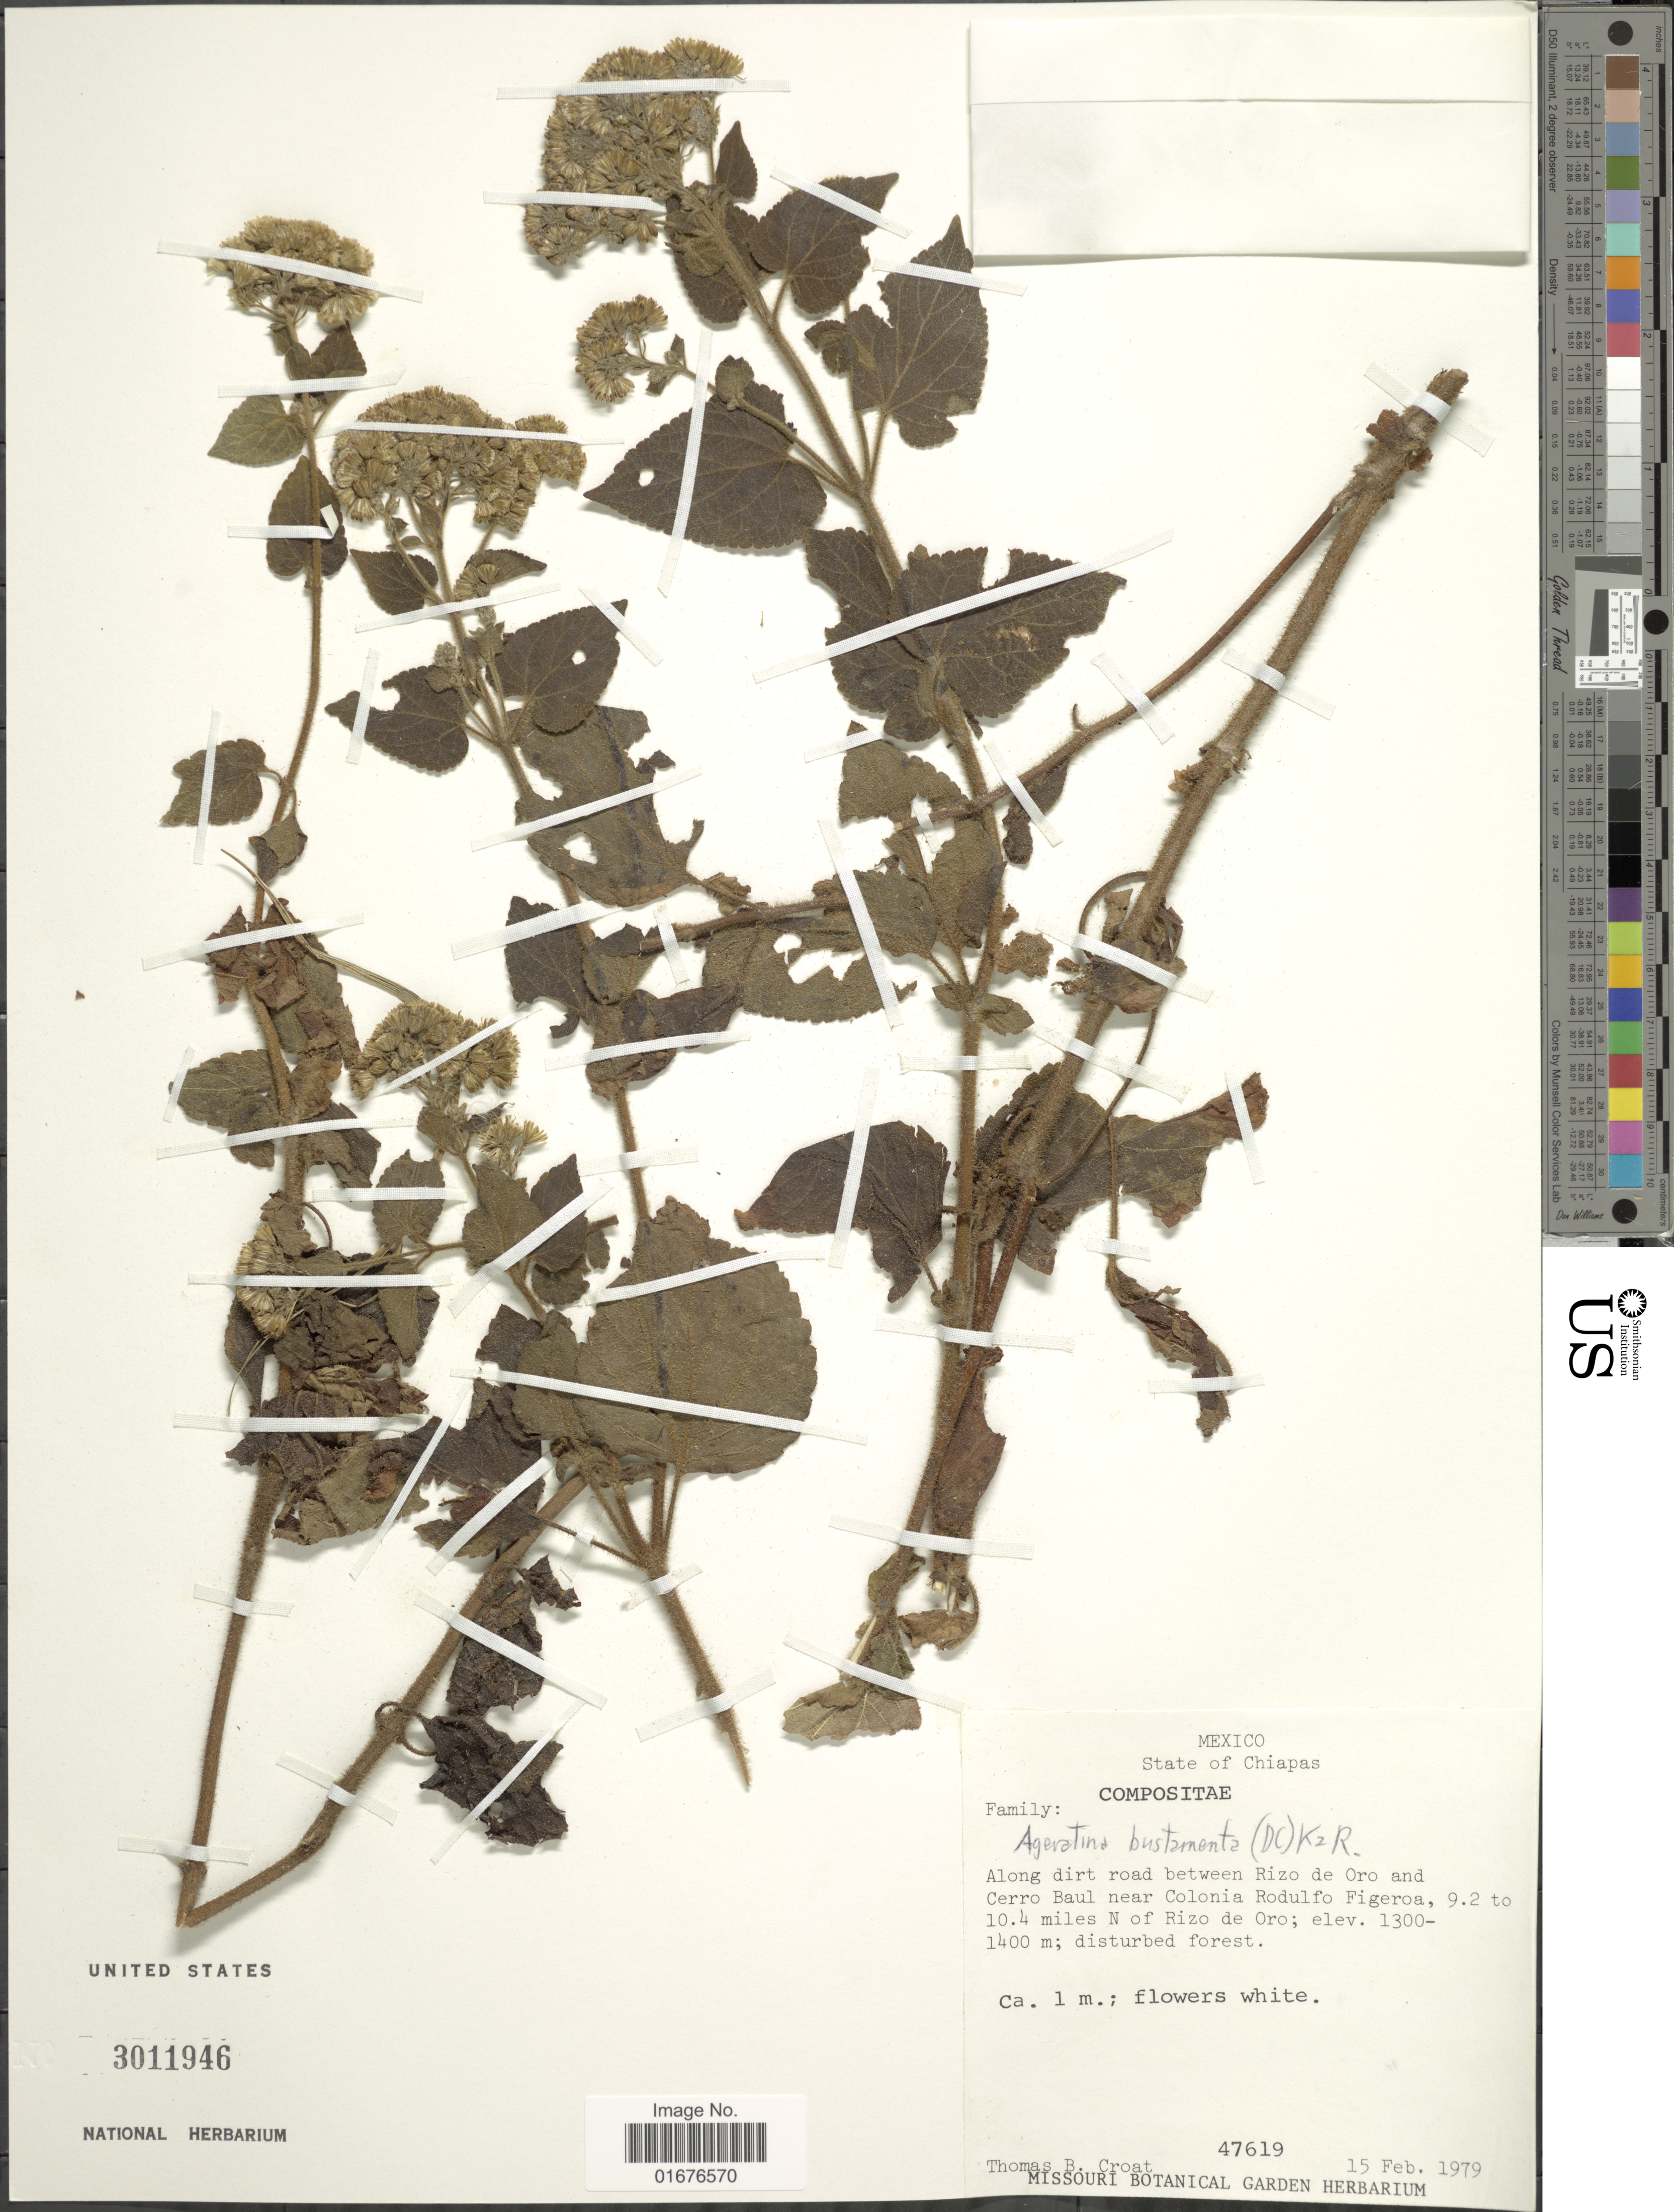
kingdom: Plantae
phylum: Tracheophyta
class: Magnoliopsida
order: Asterales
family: Asteraceae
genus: Ageratina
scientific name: Ageratina pichinchensis var. bustamenta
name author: (DC.) R.M. King & H. Rob.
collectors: T. B. Croat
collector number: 47619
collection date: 1979-02-15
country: Mexico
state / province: Chiapas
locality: Along dirt road between Rizo de Oro and Cerro Baul near Colonia Rodulfo Figeroa, 9.2 to 10.4 miles N of Rizo de Oro; disturbed forest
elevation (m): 1300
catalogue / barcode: US 3011946